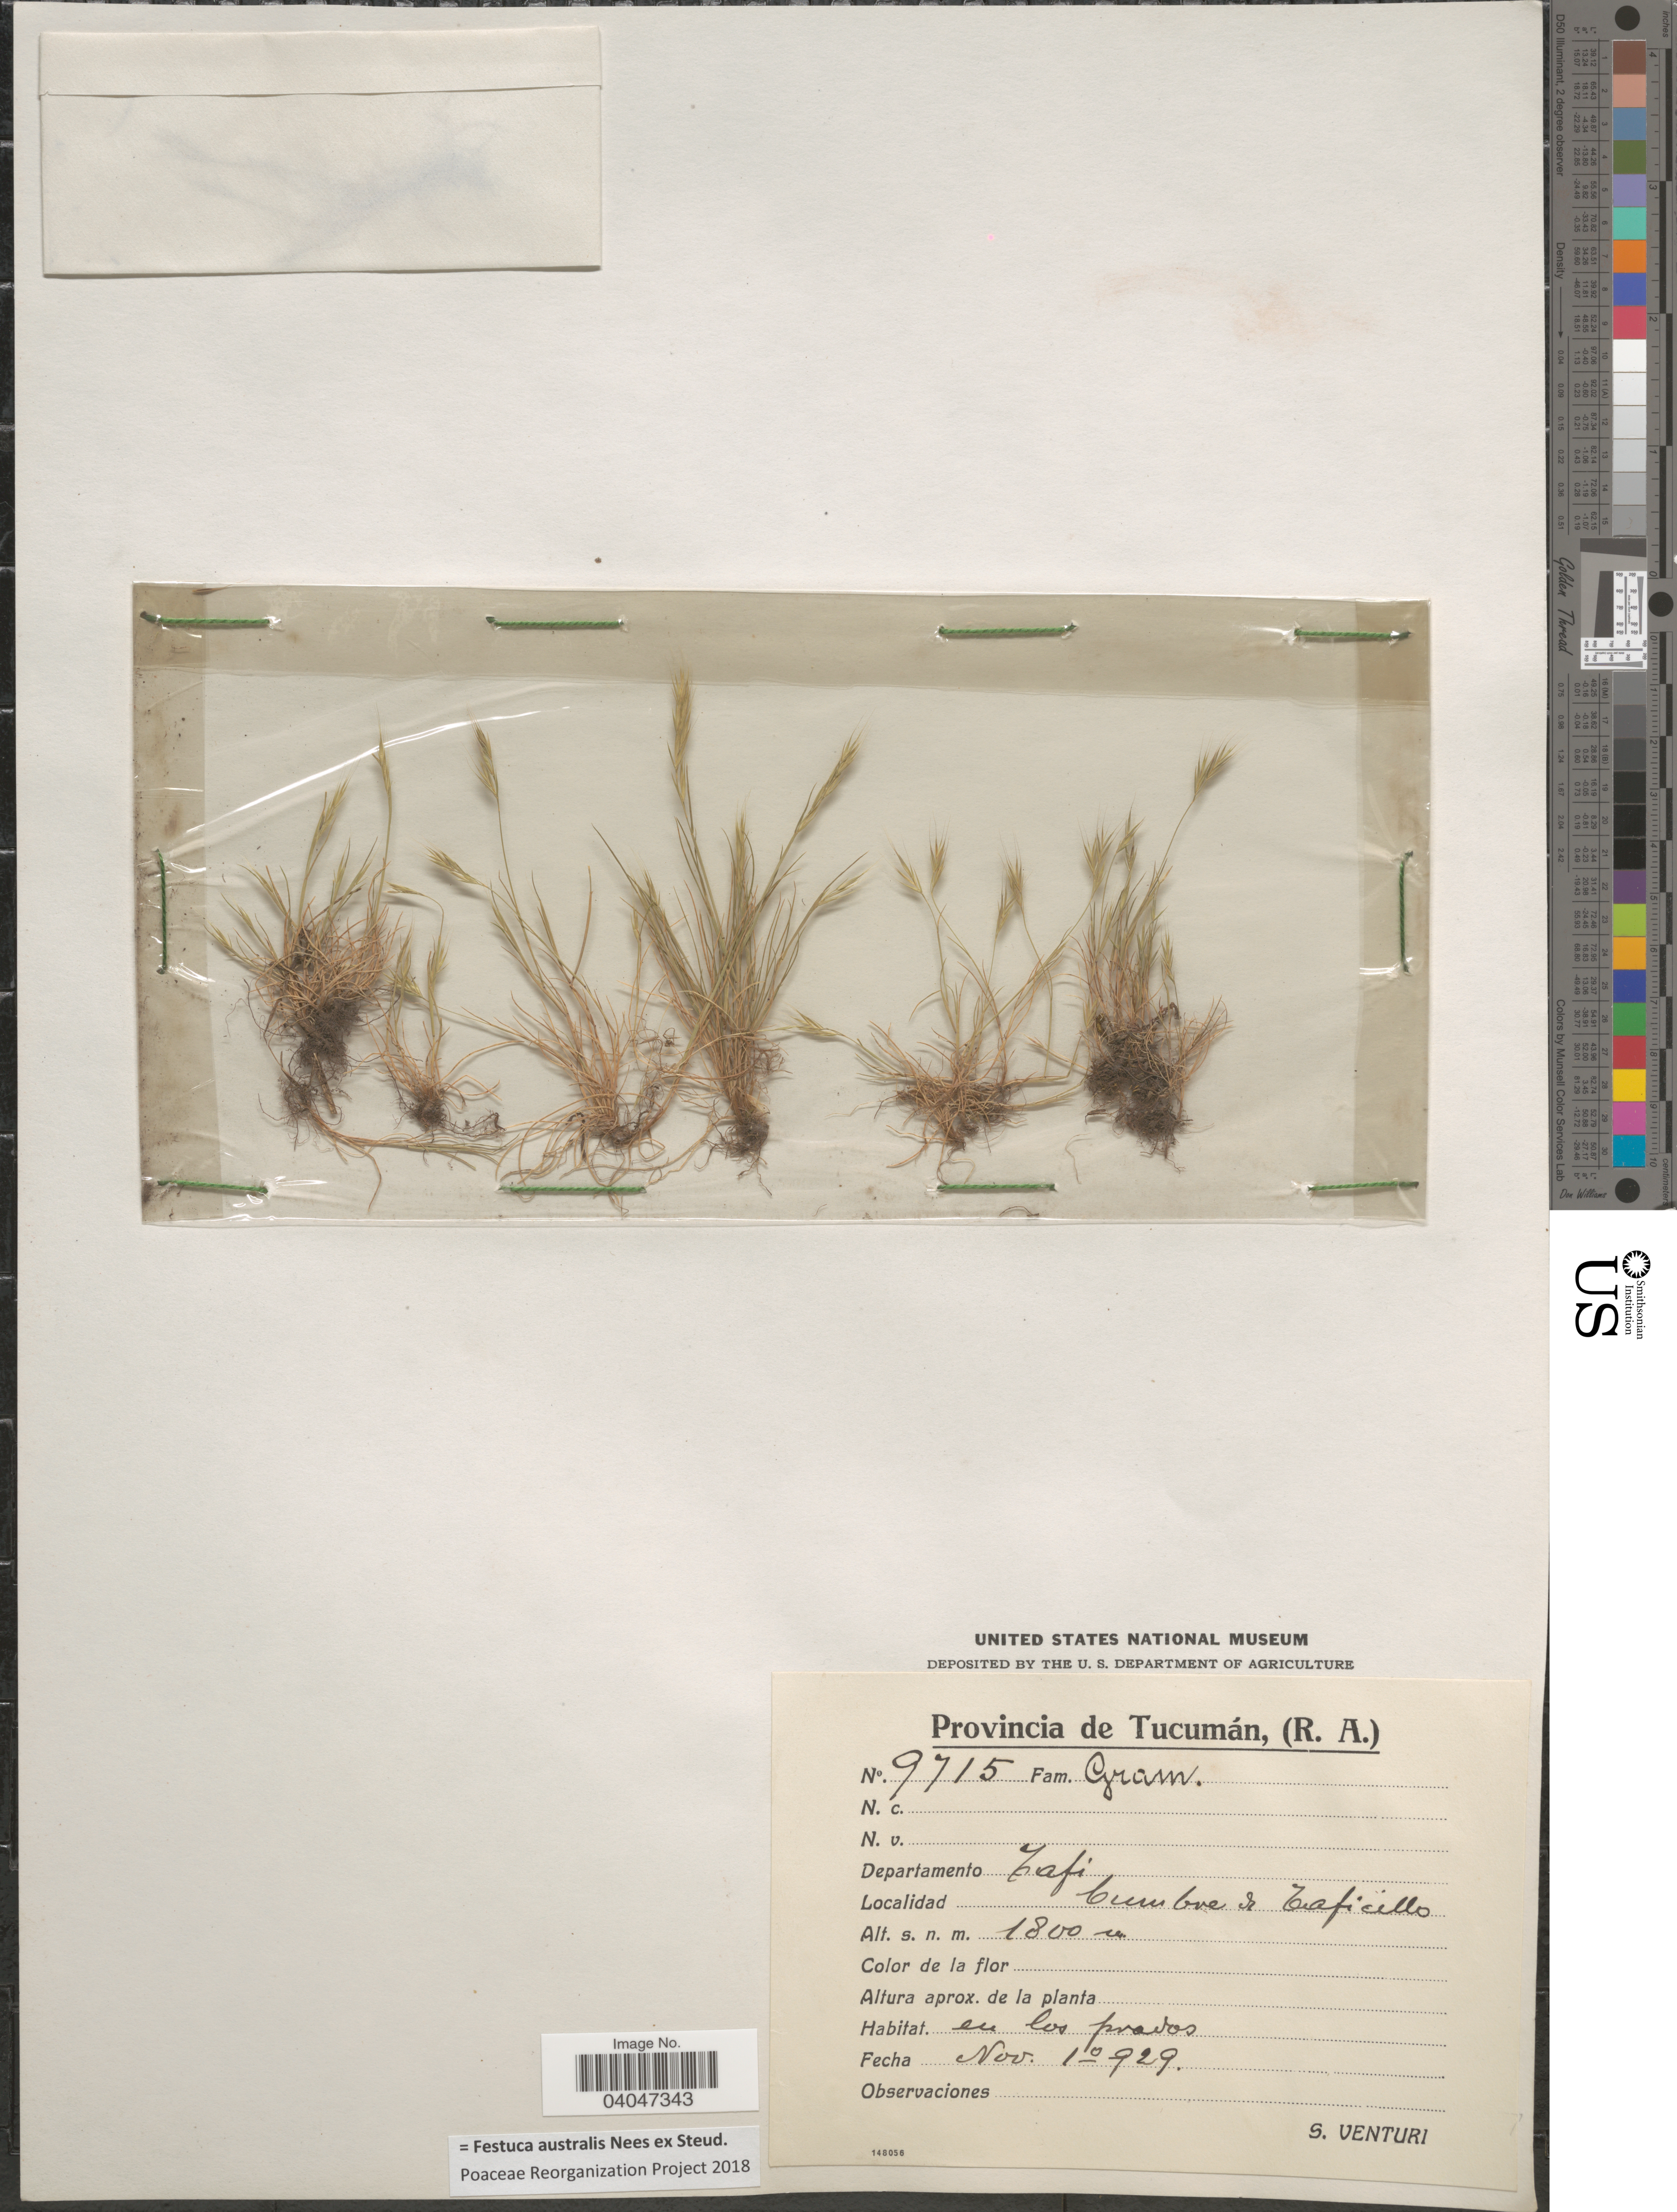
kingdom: Plantae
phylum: Tracheophyta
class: Liliopsida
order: Poales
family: Poaceae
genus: Festuca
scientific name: Festuca australis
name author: Nees ex Steud.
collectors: S. Venturi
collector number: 9715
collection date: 1929-11-01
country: Argentina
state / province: Tucuman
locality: Departamento Tafi. Cumbre de Taficillo.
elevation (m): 1800